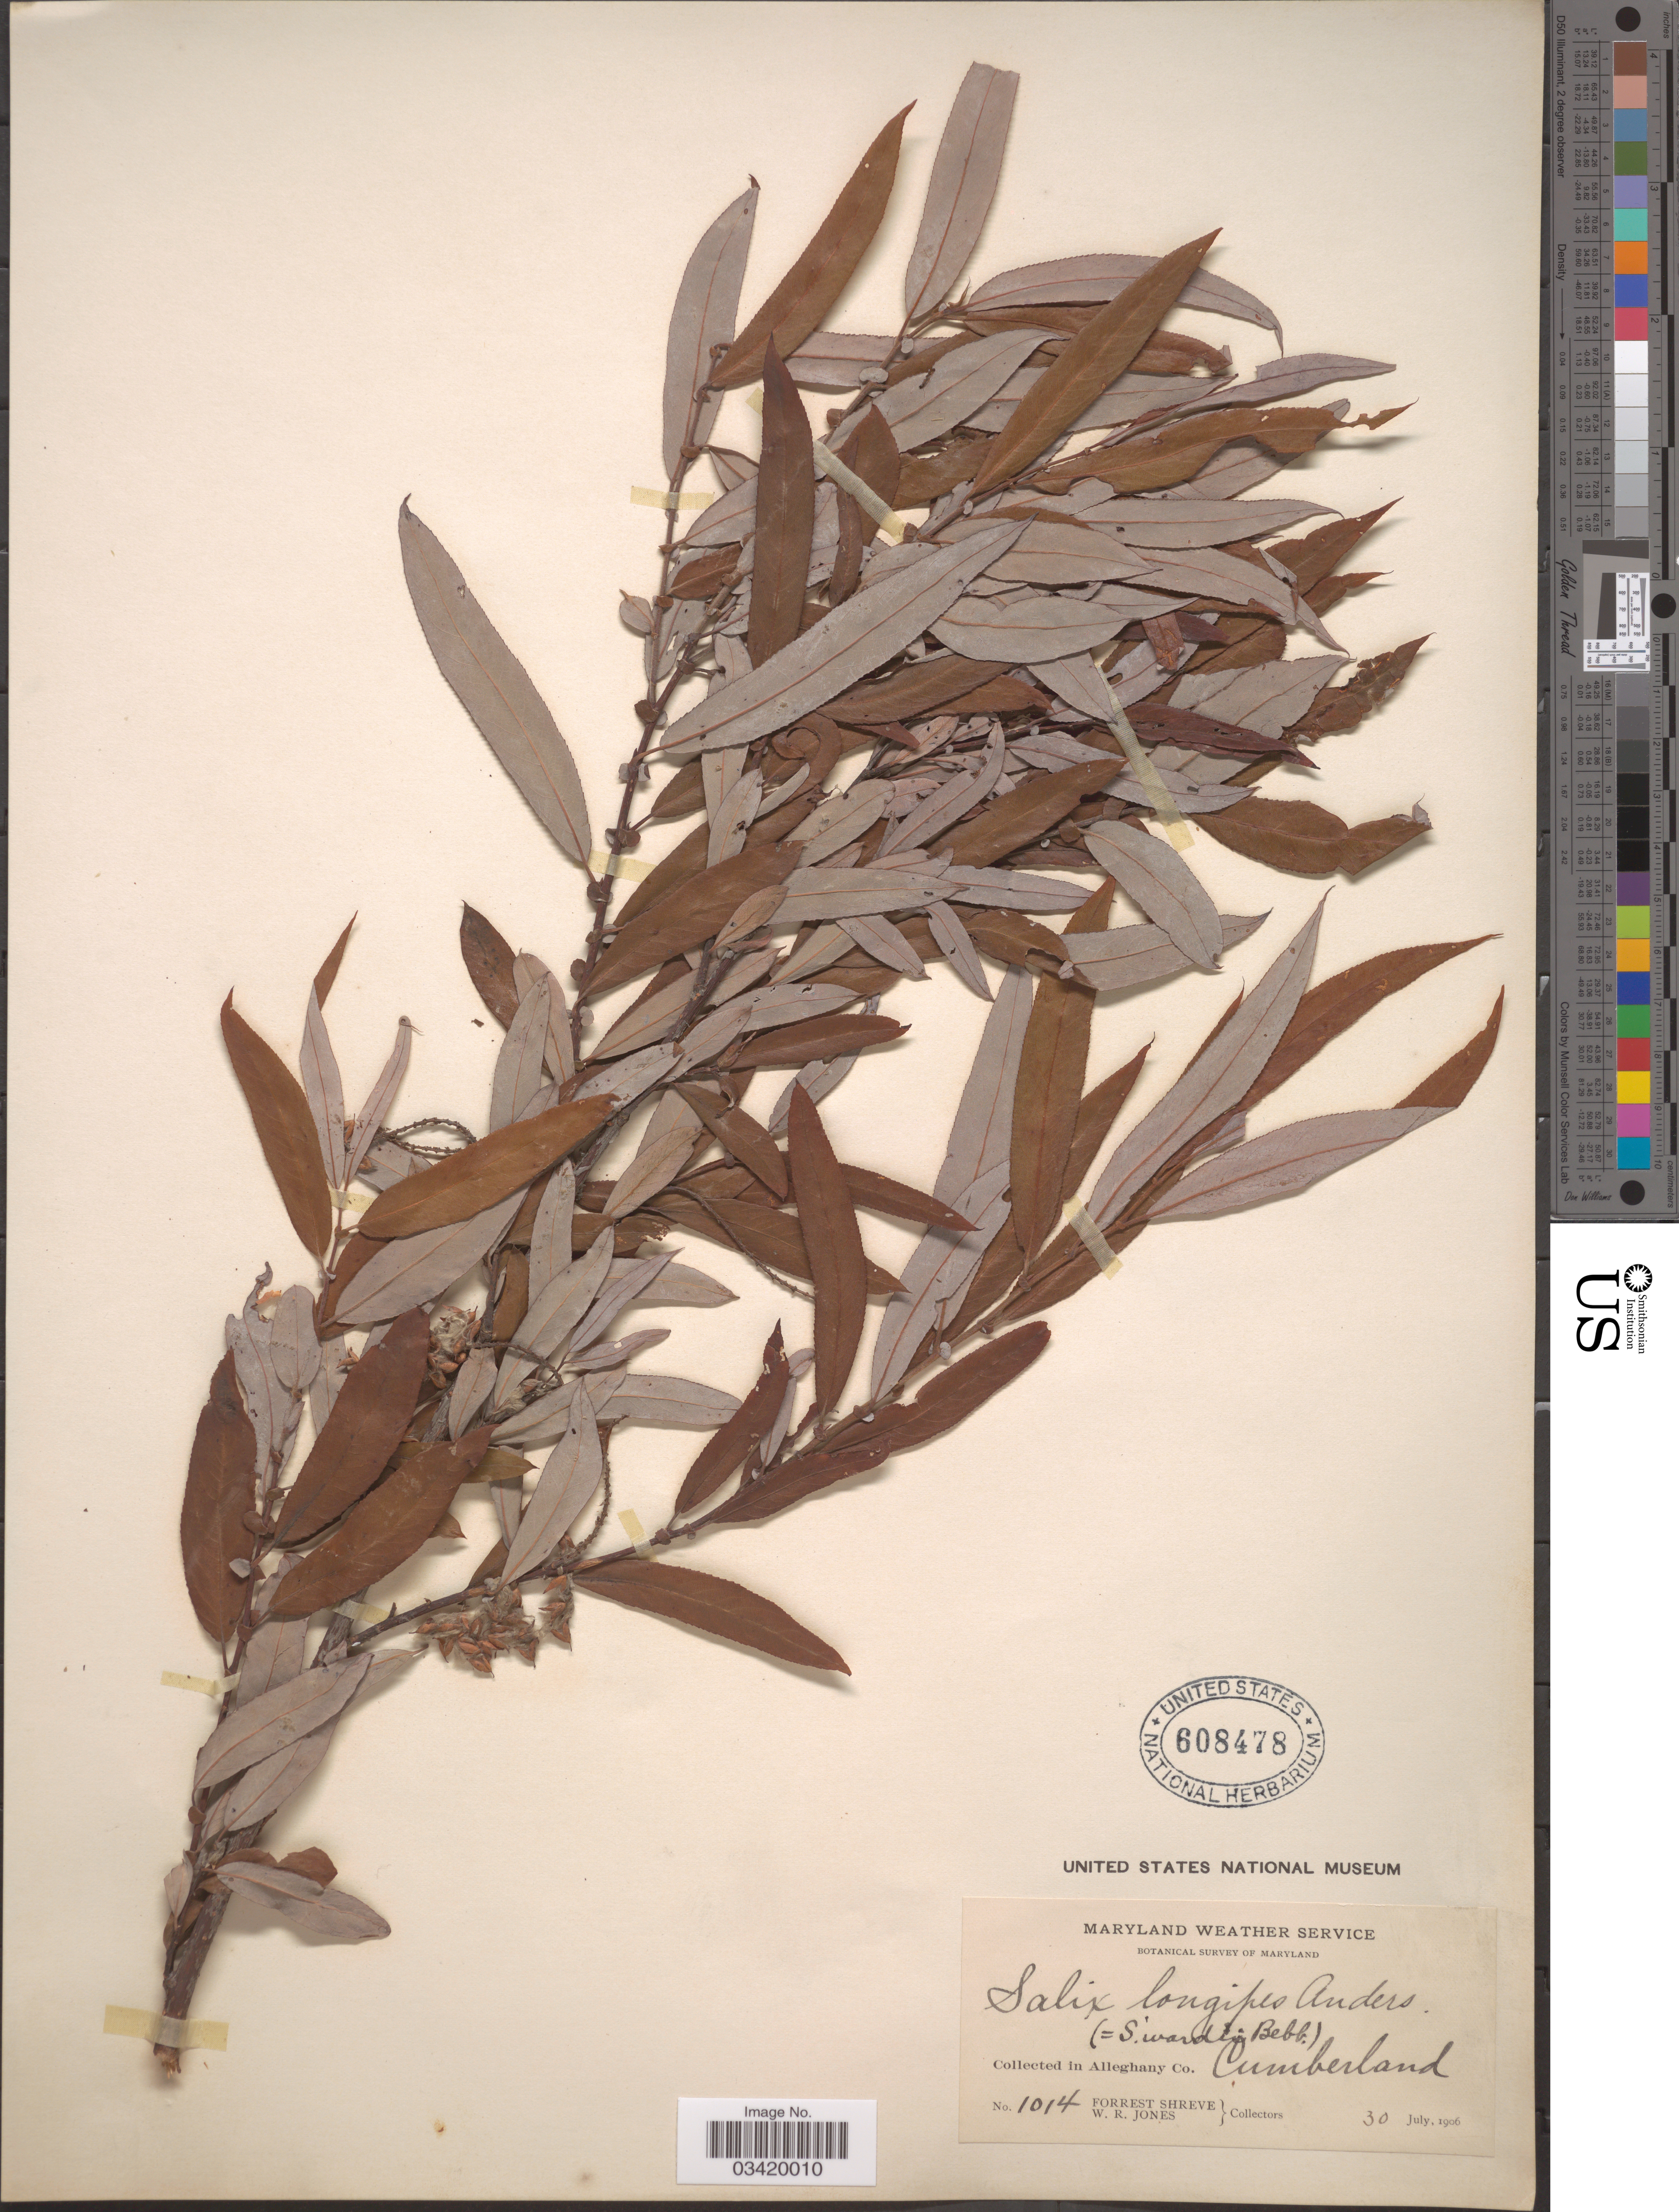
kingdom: Plantae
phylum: Tracheophyta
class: Magnoliopsida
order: Malpighiales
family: Salicaceae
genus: Salix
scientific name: Salix caroliniana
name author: Michx.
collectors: F. Shreve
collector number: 1014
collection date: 1906-07-30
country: United States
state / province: Maryland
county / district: Allegany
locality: Collected in Alleghany Co. Cumberland.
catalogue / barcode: US 608478